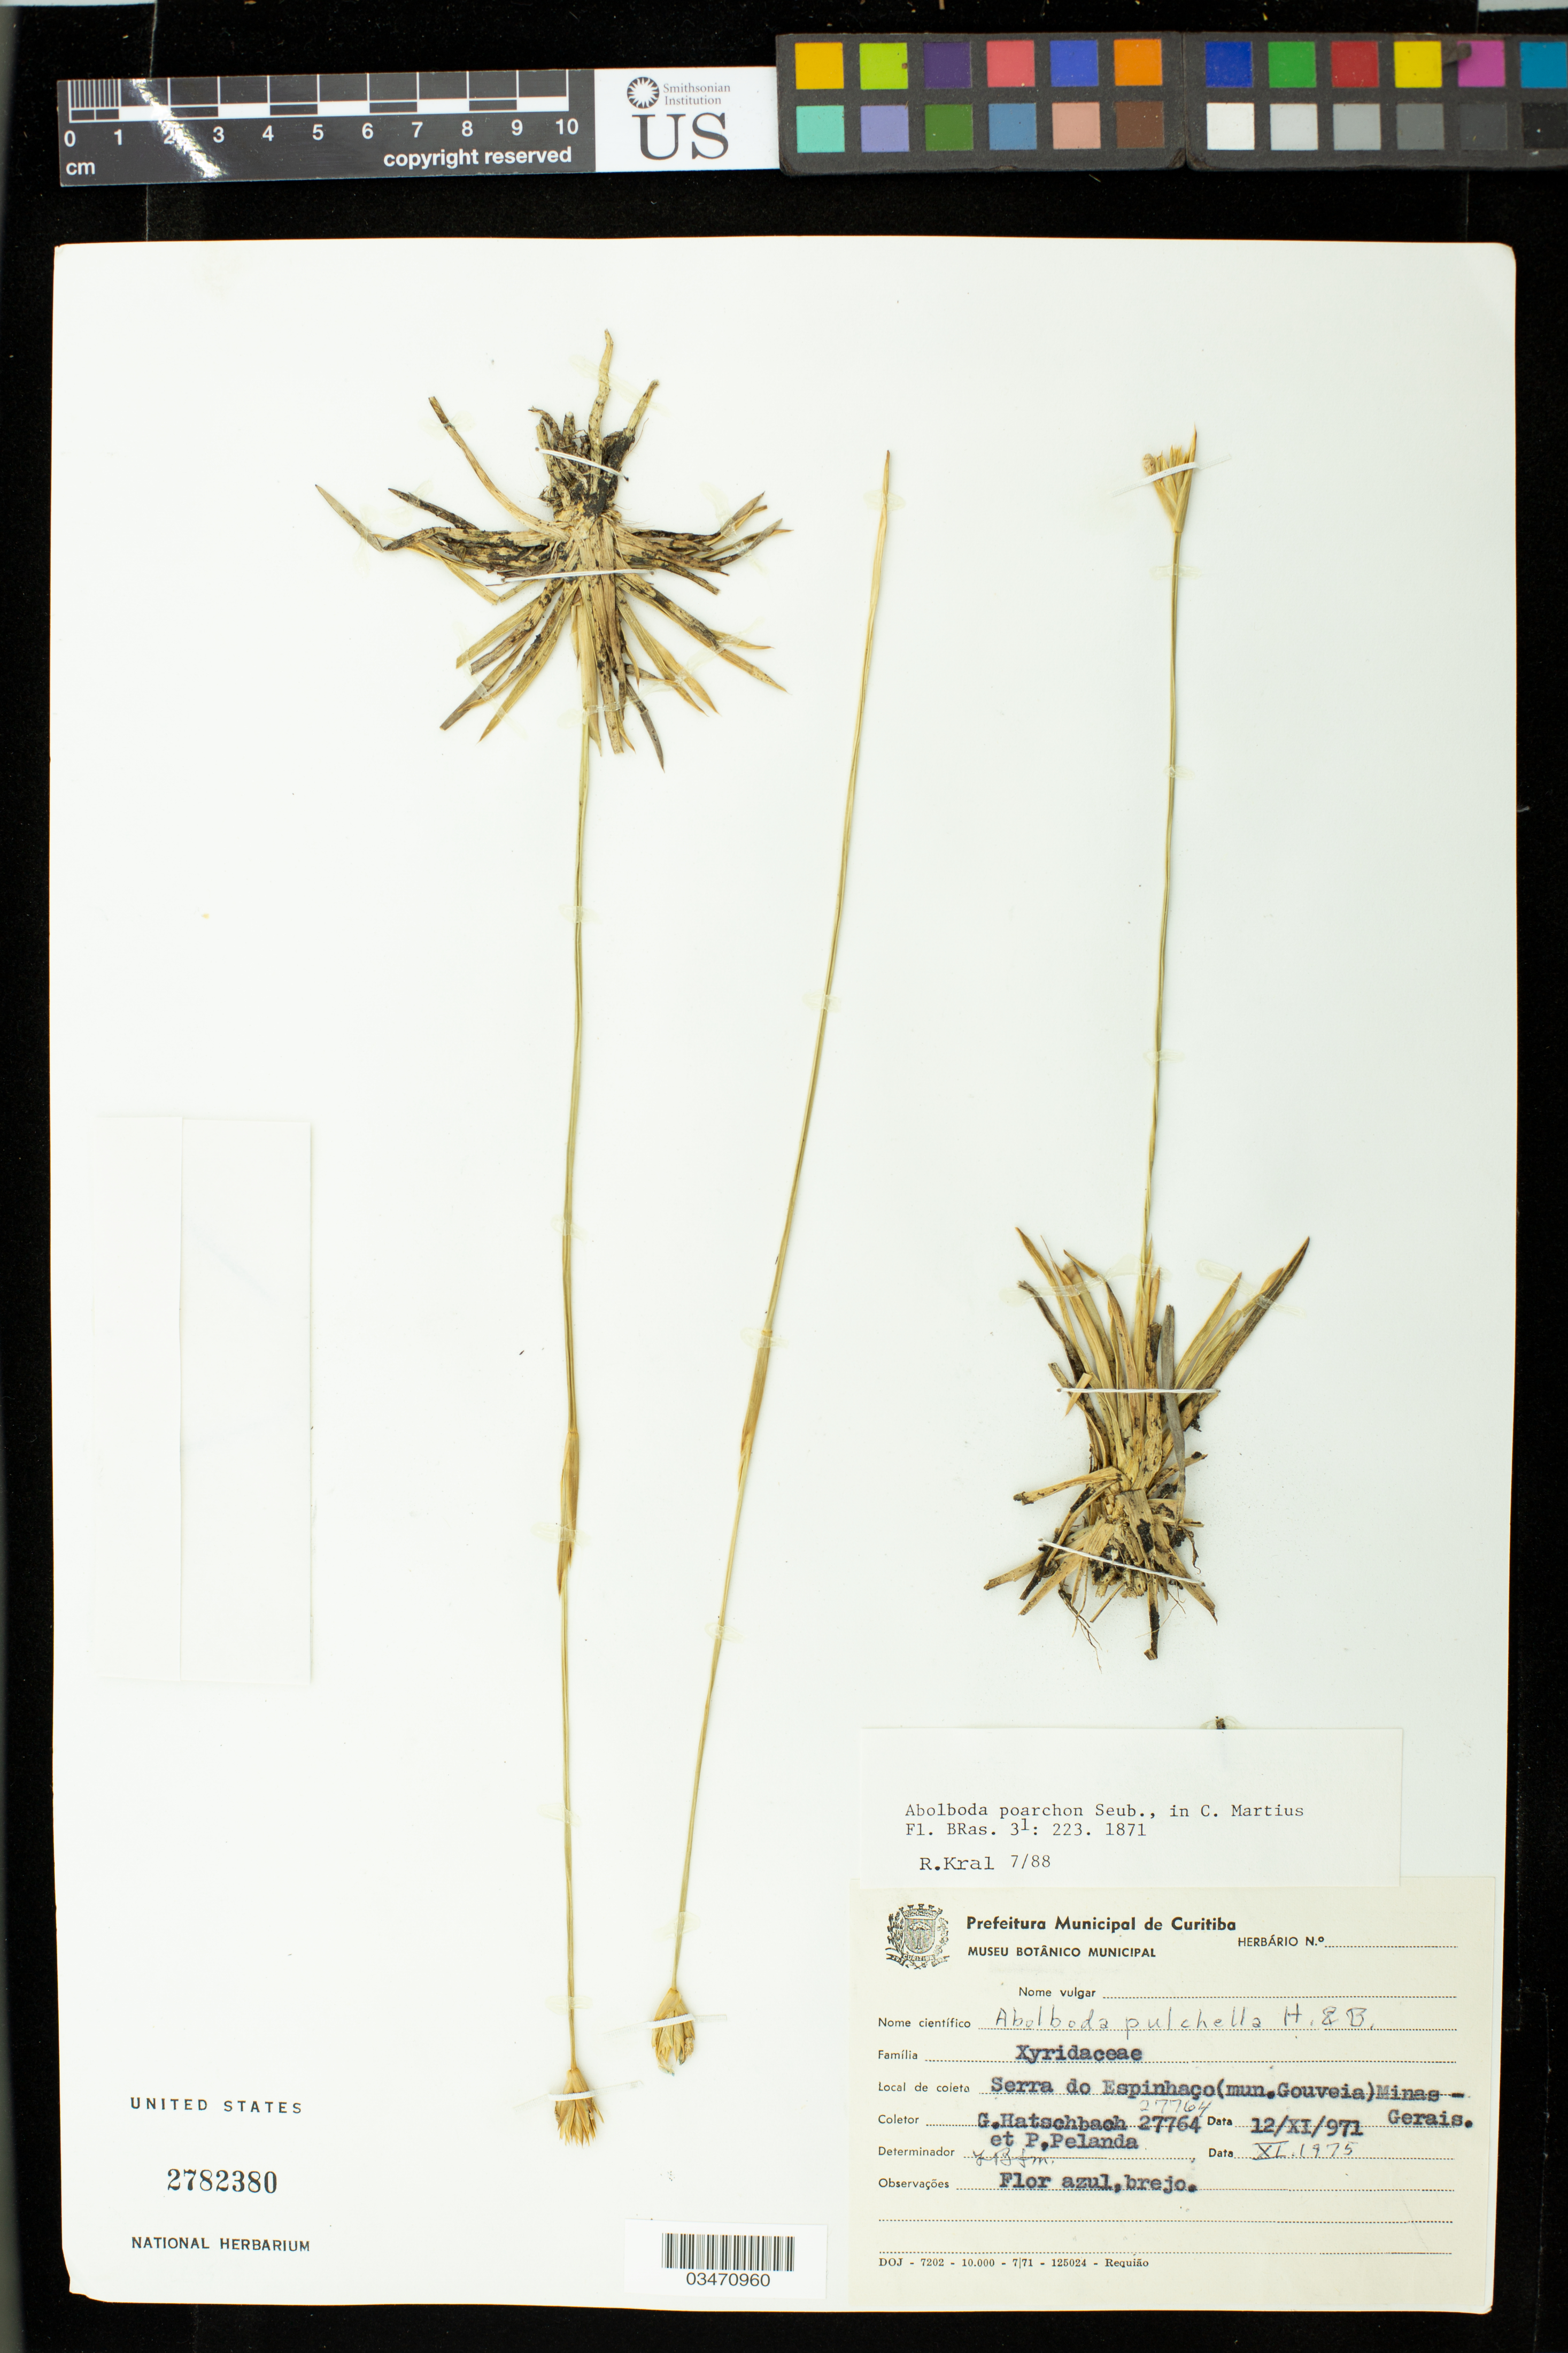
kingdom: Plantae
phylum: Tracheophyta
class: Liliopsida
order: Poales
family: Xyridaceae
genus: Abolboda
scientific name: Abolboda poarchon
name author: Seub.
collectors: G. Hatschbach & P. Pelanda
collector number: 27764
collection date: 1971-11-12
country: Brazil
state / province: Minas Gerais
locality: Serra do Espinhaco (mun. Gouveia) Minas Gerais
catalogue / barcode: US 2782380